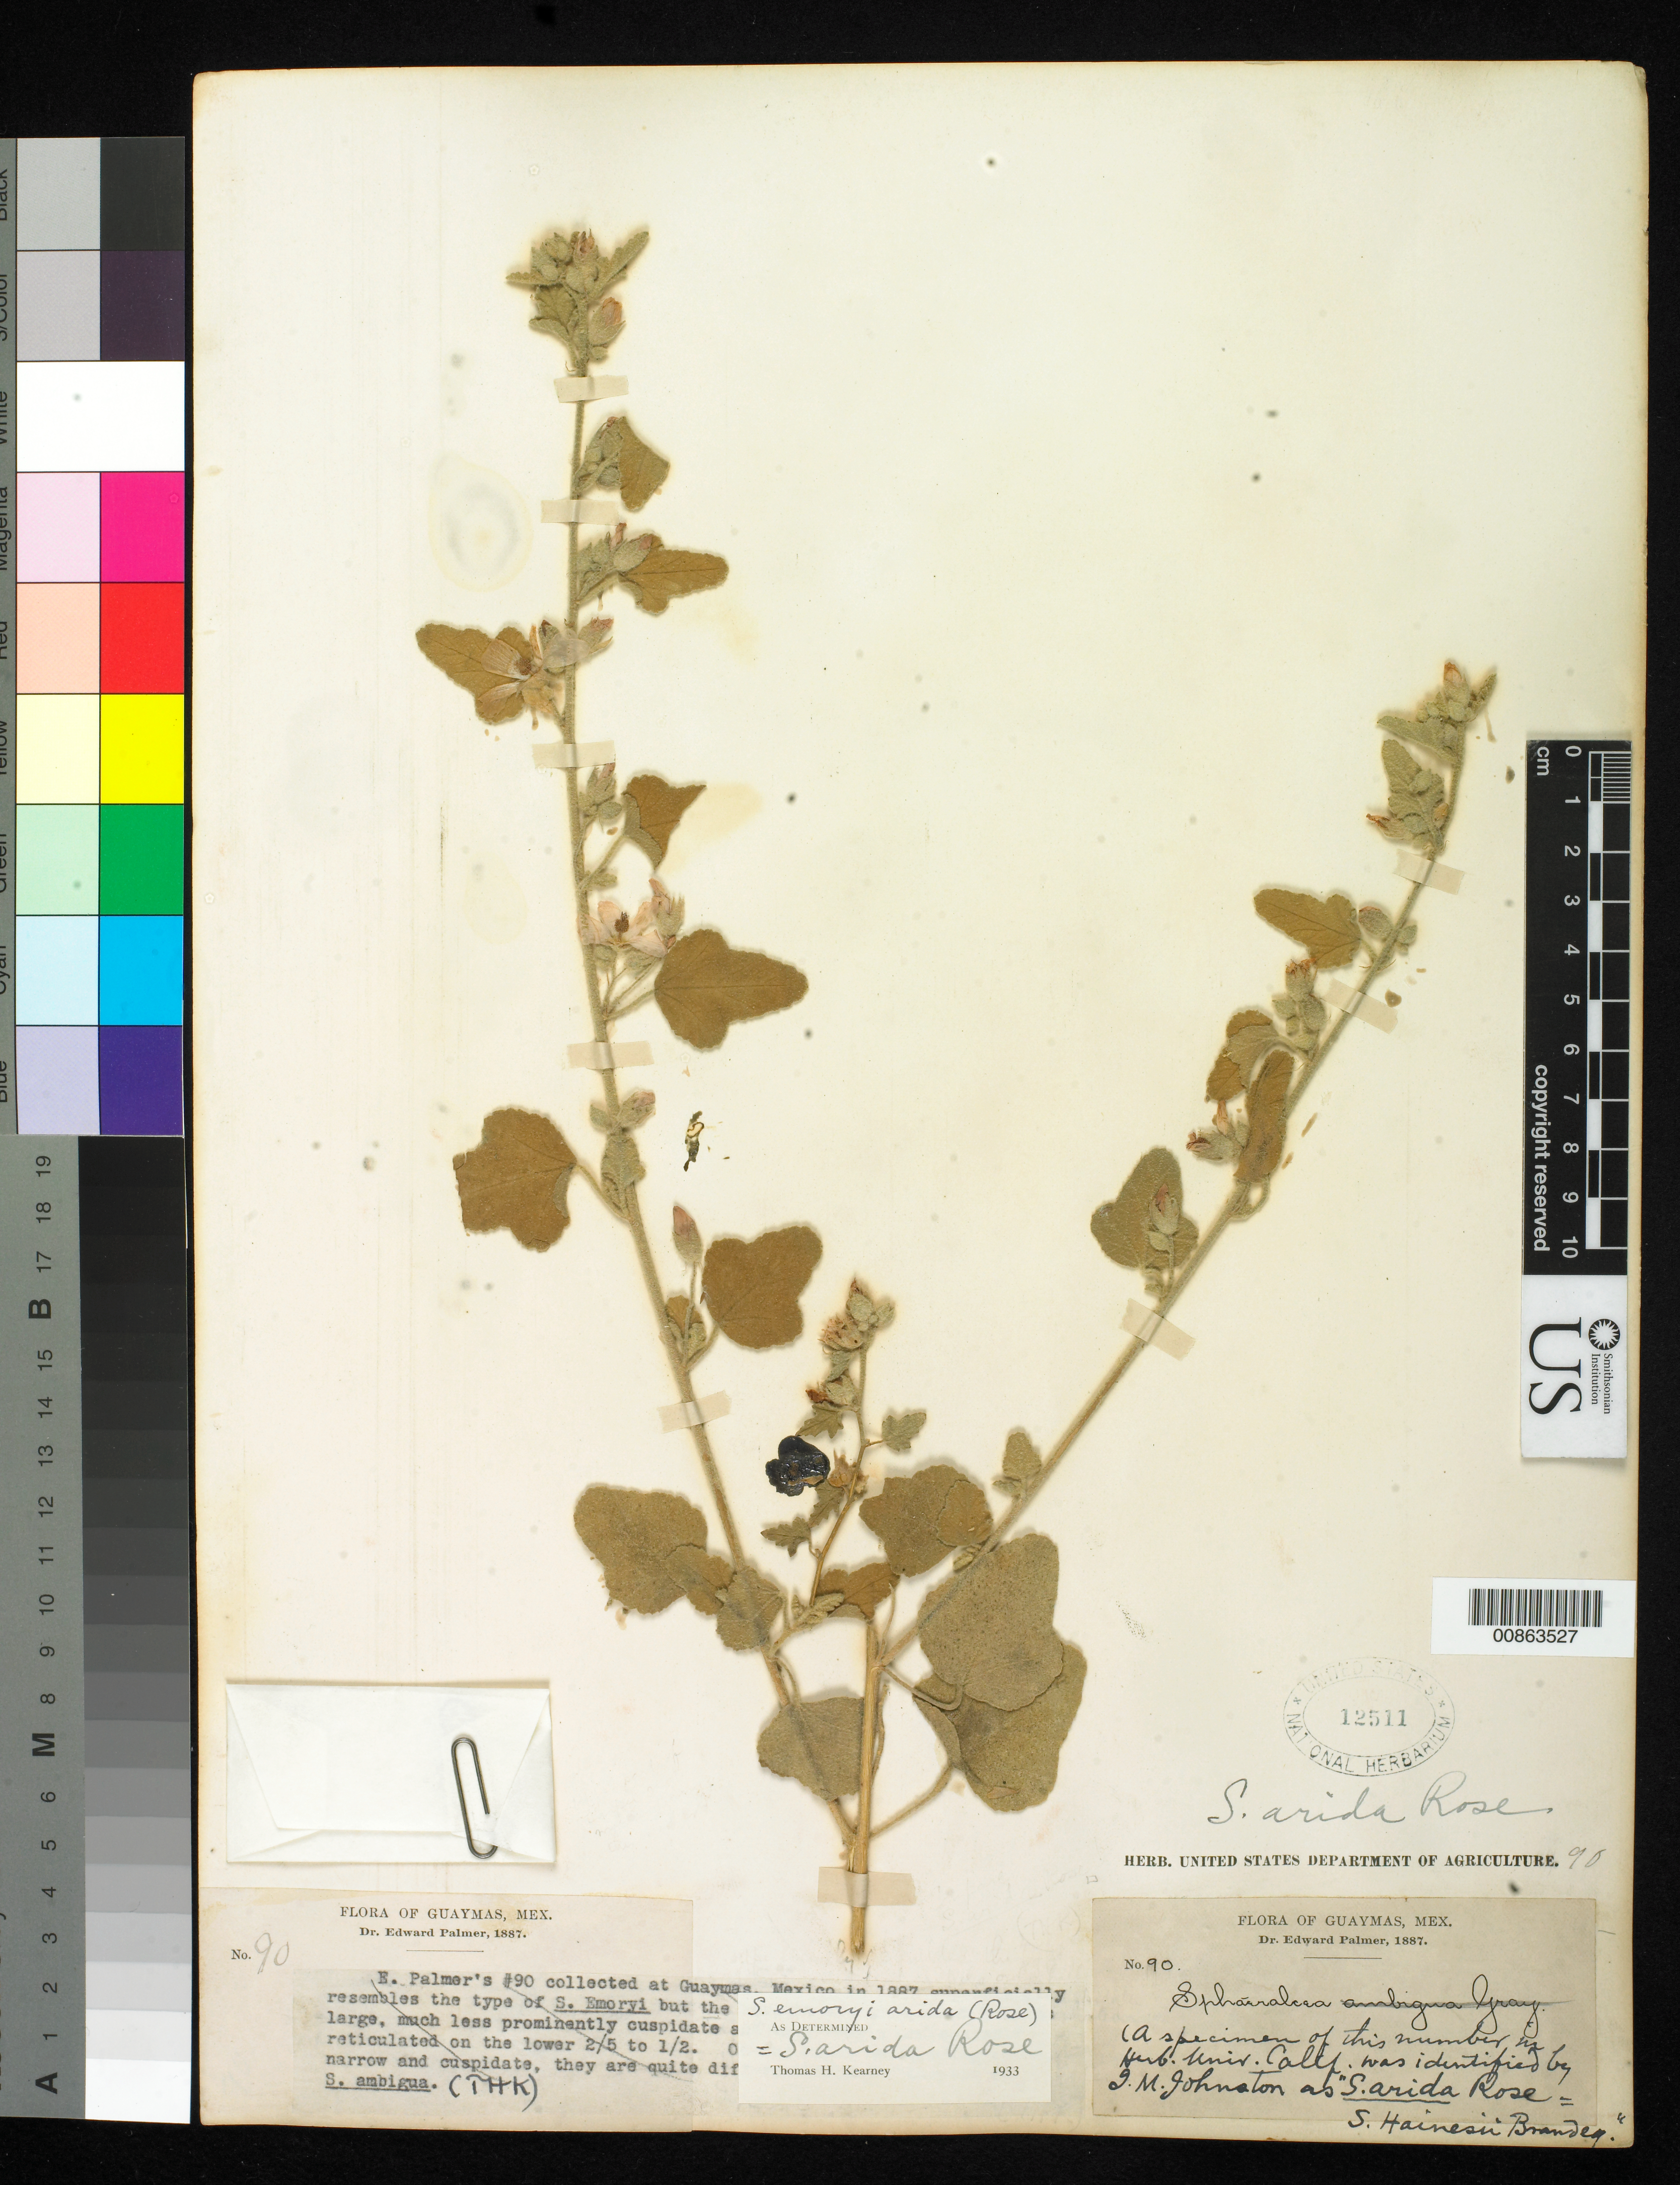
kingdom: Plantae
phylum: Tracheophyta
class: Magnoliopsida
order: Malvales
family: Malvaceae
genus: Sphaeralcea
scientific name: Sphaeralcea emoryi var. arida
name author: (Rose) Kearney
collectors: E. Palmer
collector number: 90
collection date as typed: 1887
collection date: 1887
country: Mexico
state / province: Sonora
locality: Guaymas, Sonora.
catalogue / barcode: US 12511